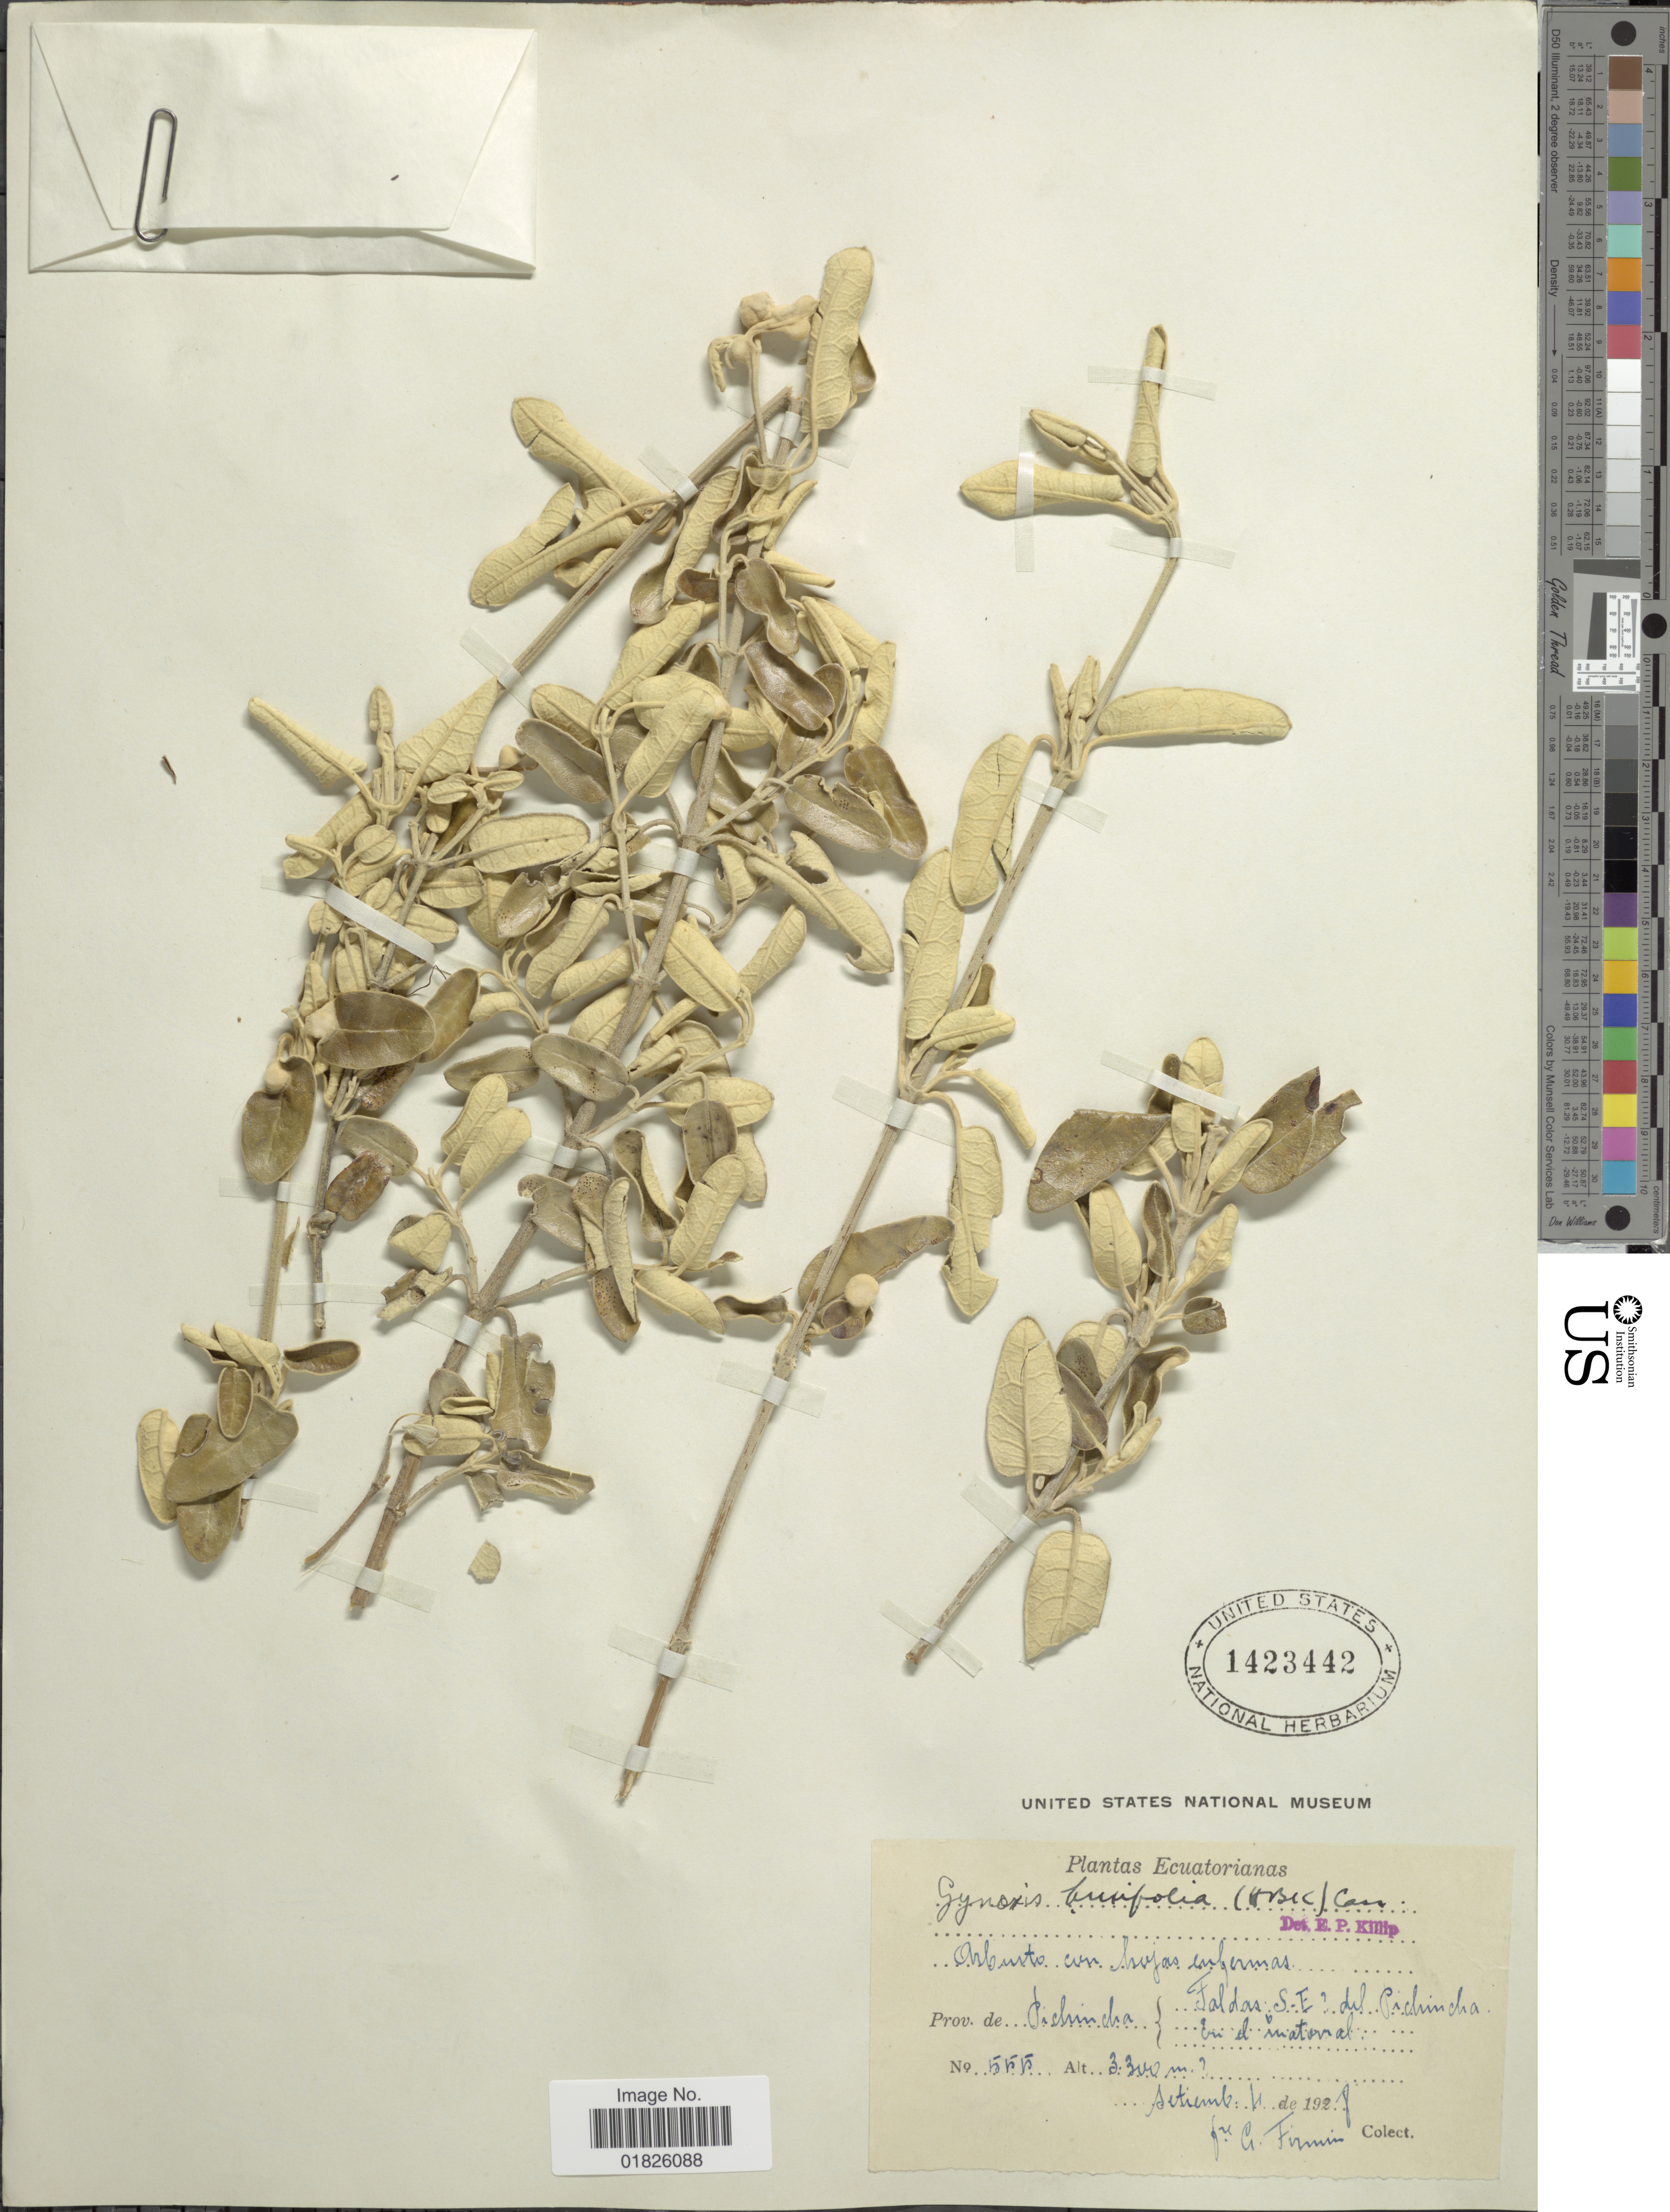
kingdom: Plantae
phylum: Tracheophyta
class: Magnoliopsida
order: Asterales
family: Asteraceae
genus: Gynoxys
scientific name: Gynoxys buxifolia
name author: (Kunth) Cass.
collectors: F. Firmin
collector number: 555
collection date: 1928-09-04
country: Ecuador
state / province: Pichincha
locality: Faldas S.E del Pichincha en de matorral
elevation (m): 3300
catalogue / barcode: US 1423442